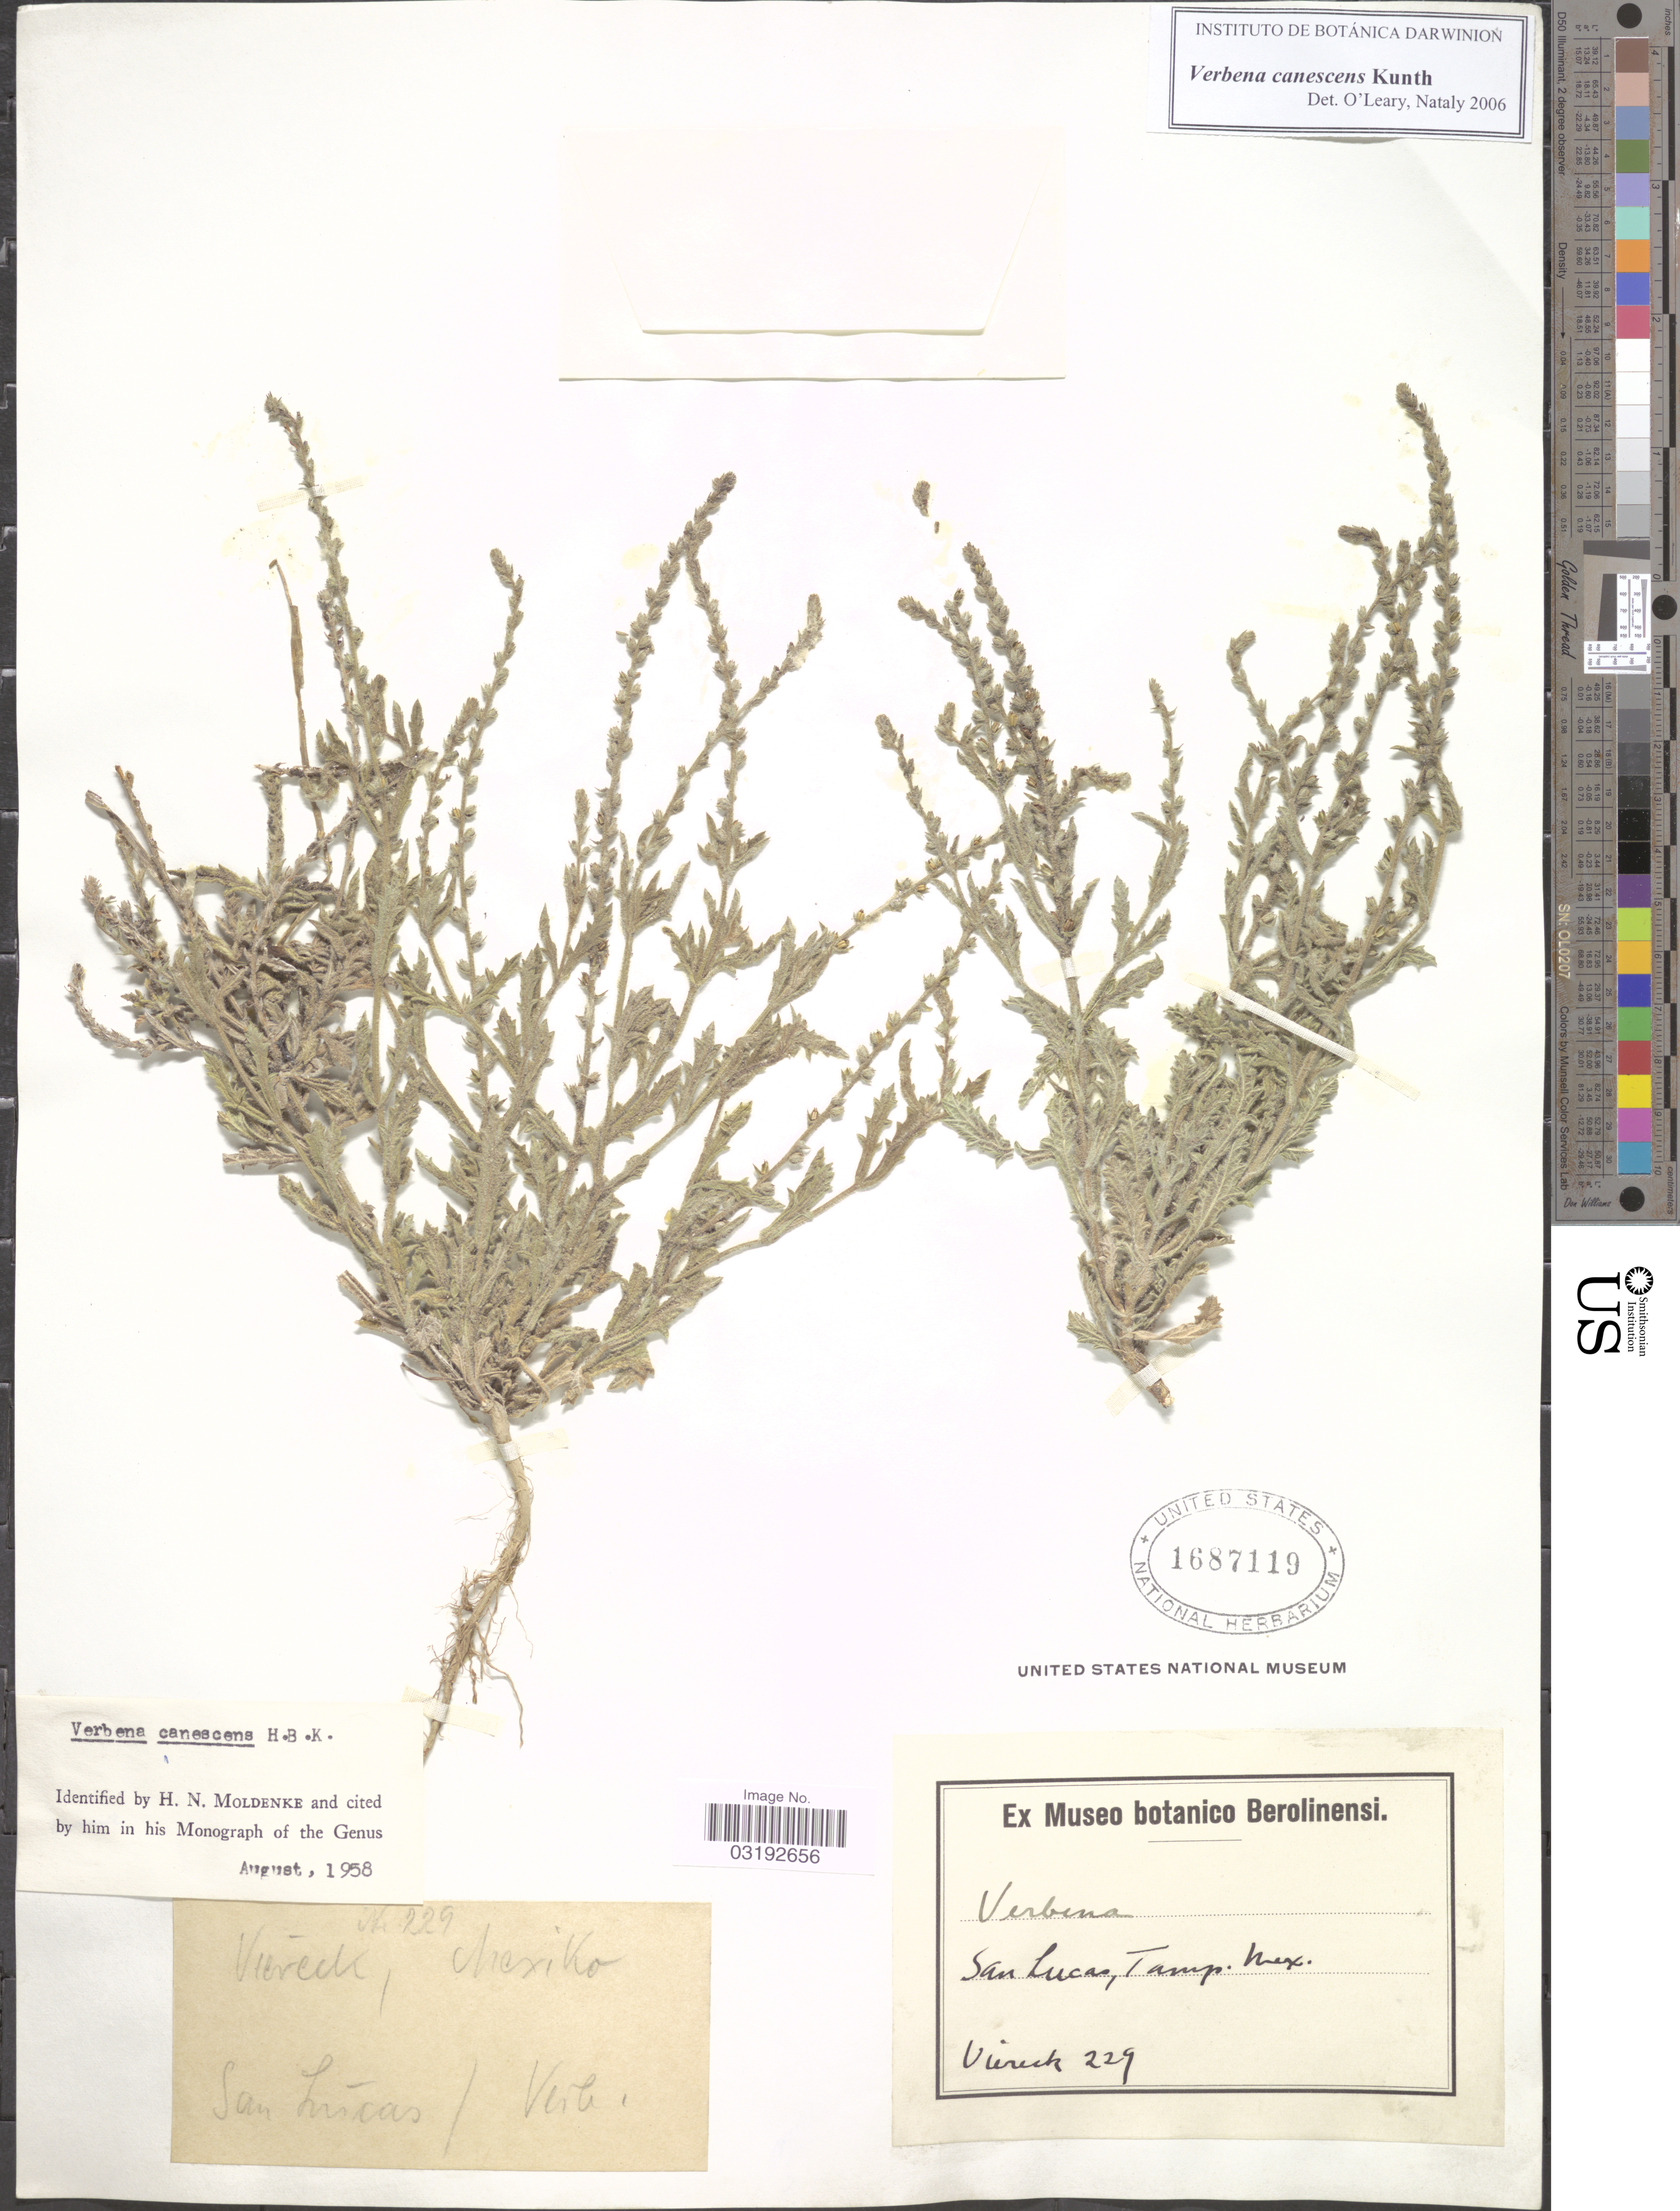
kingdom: Plantae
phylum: Tracheophyta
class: Magnoliopsida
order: Lamiales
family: Verbenaceae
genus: Verbena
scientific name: Verbena canescens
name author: Kunth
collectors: -. Viereck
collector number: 229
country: Mexico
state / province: Tamaulipas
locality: San Lucas.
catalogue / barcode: US 1687119